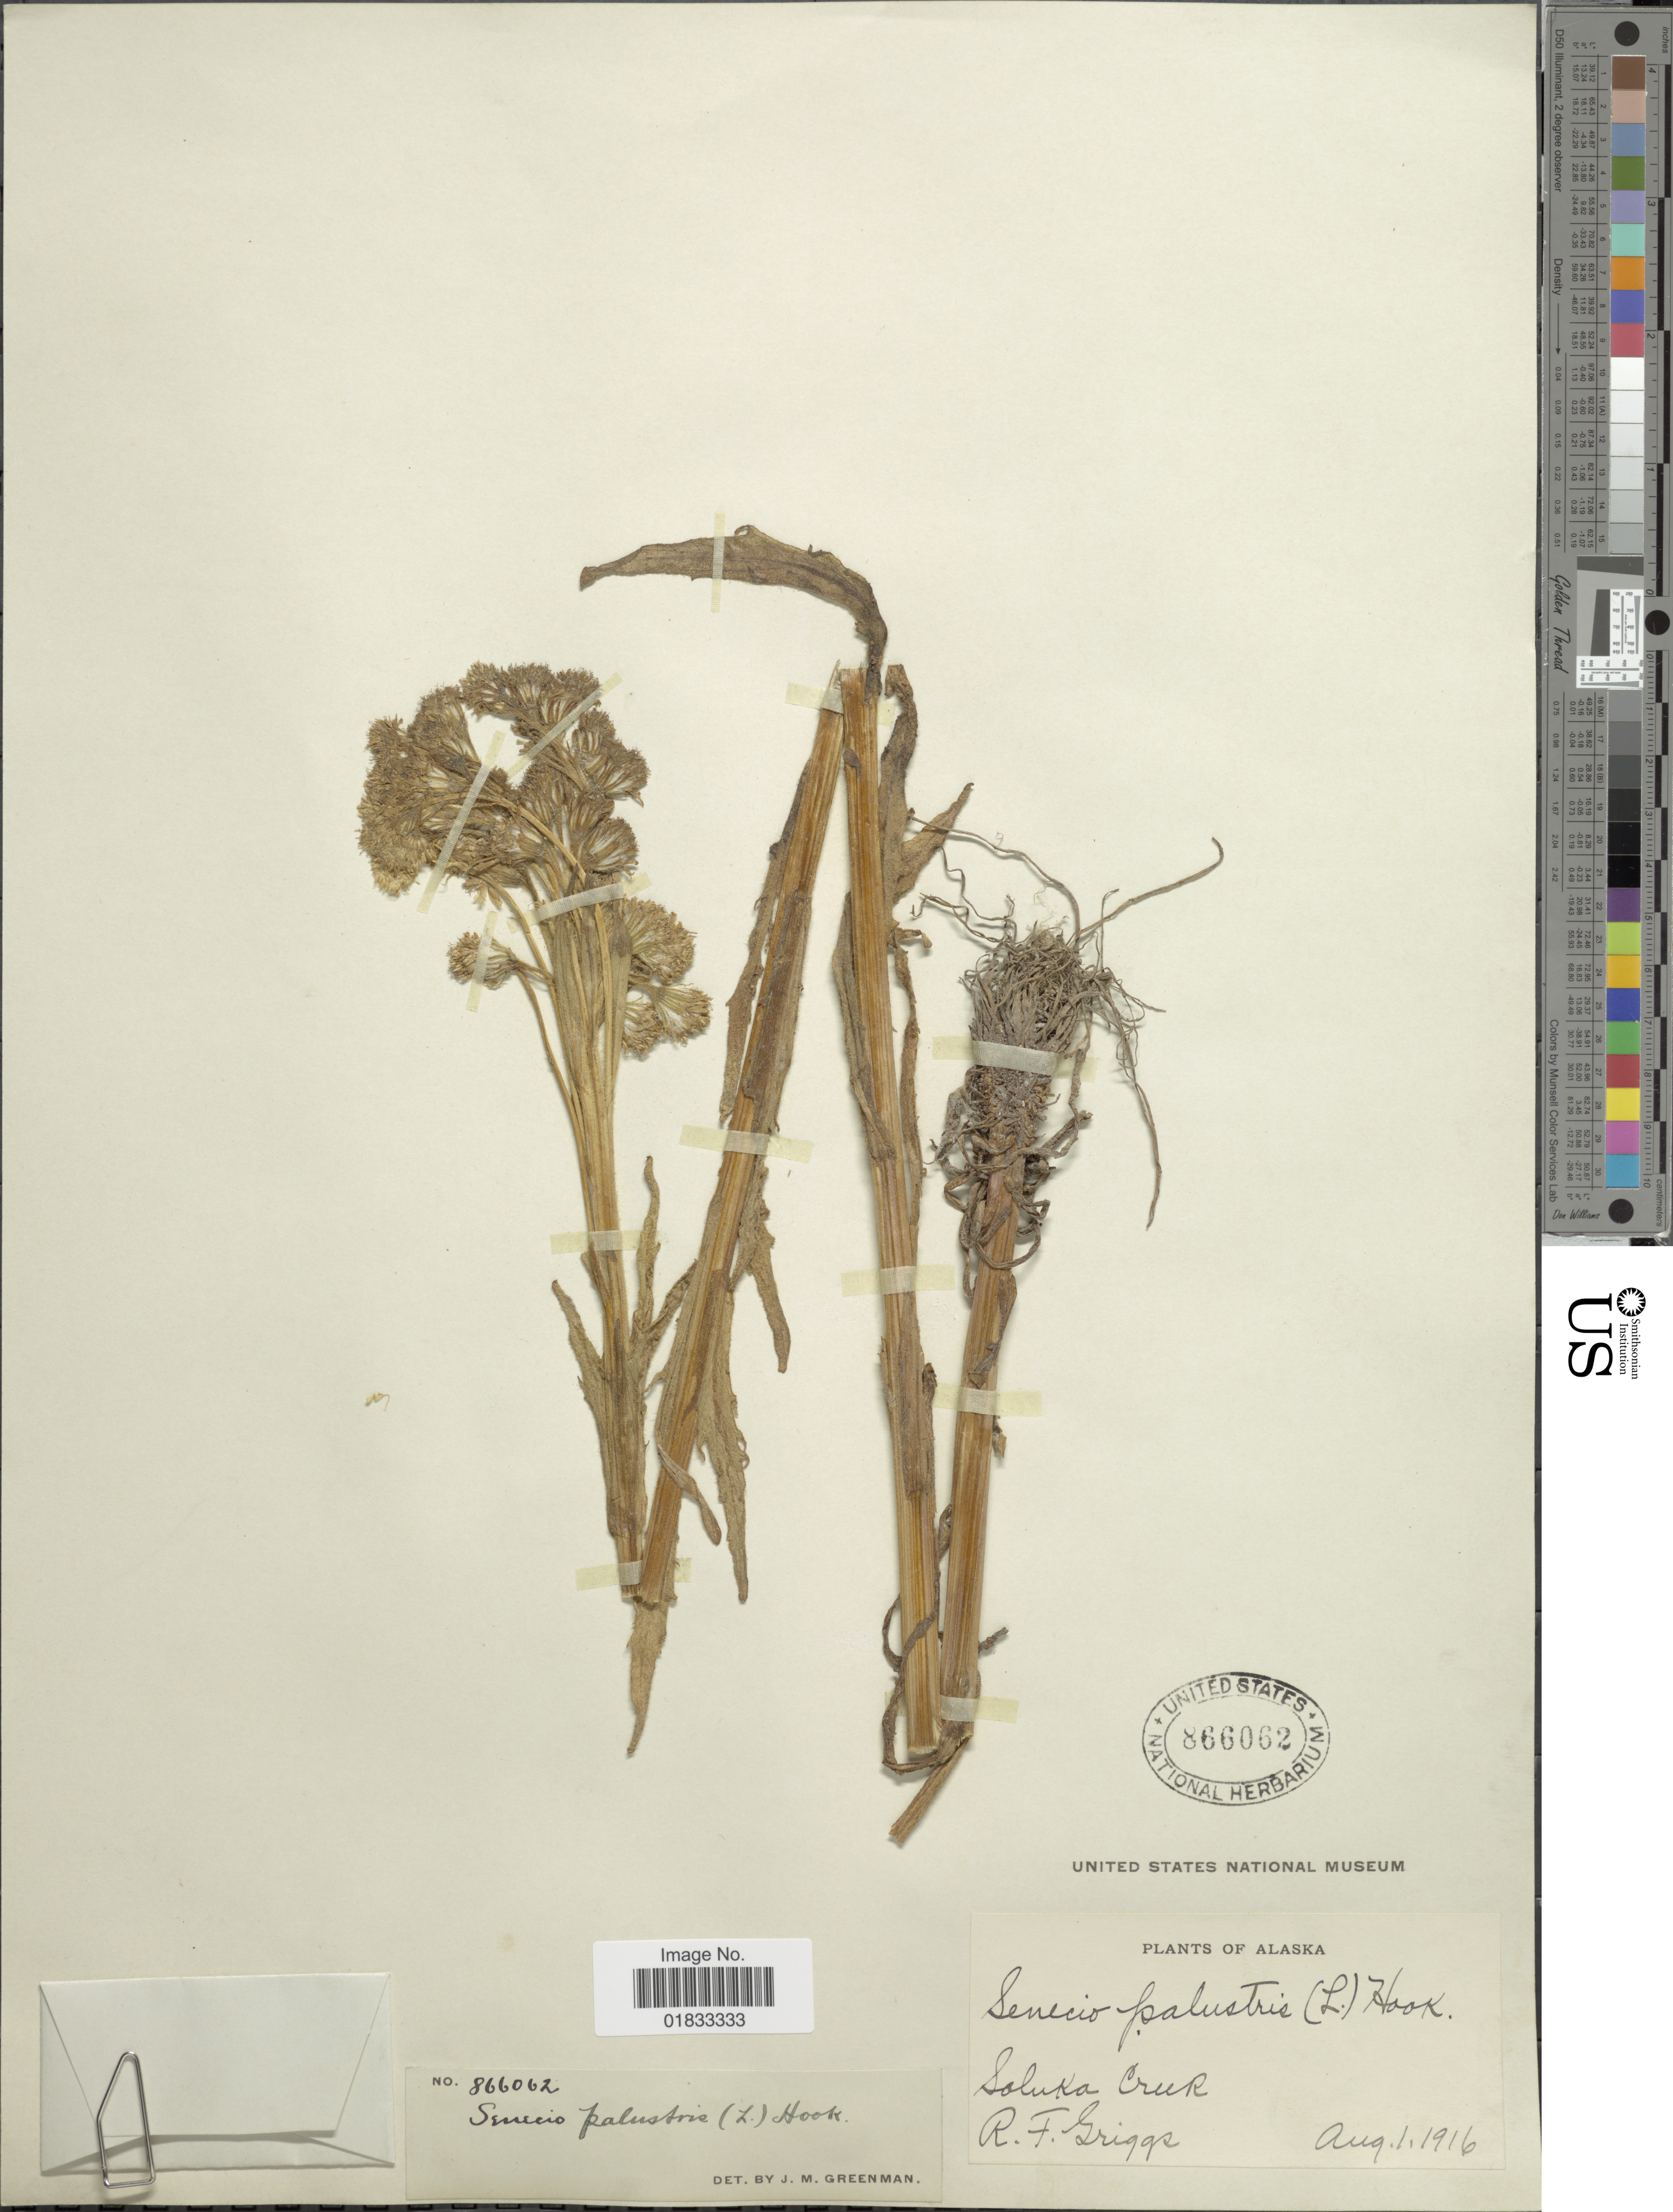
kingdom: Plantae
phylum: Tracheophyta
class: Magnoliopsida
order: Asterales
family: Asteraceae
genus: Tephroseris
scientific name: Tephroseris palustris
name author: (L.) Rchb.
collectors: R. F. Griggs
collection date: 1916-08-01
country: United States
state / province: Alaska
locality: Soluka Creek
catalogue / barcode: US 866062